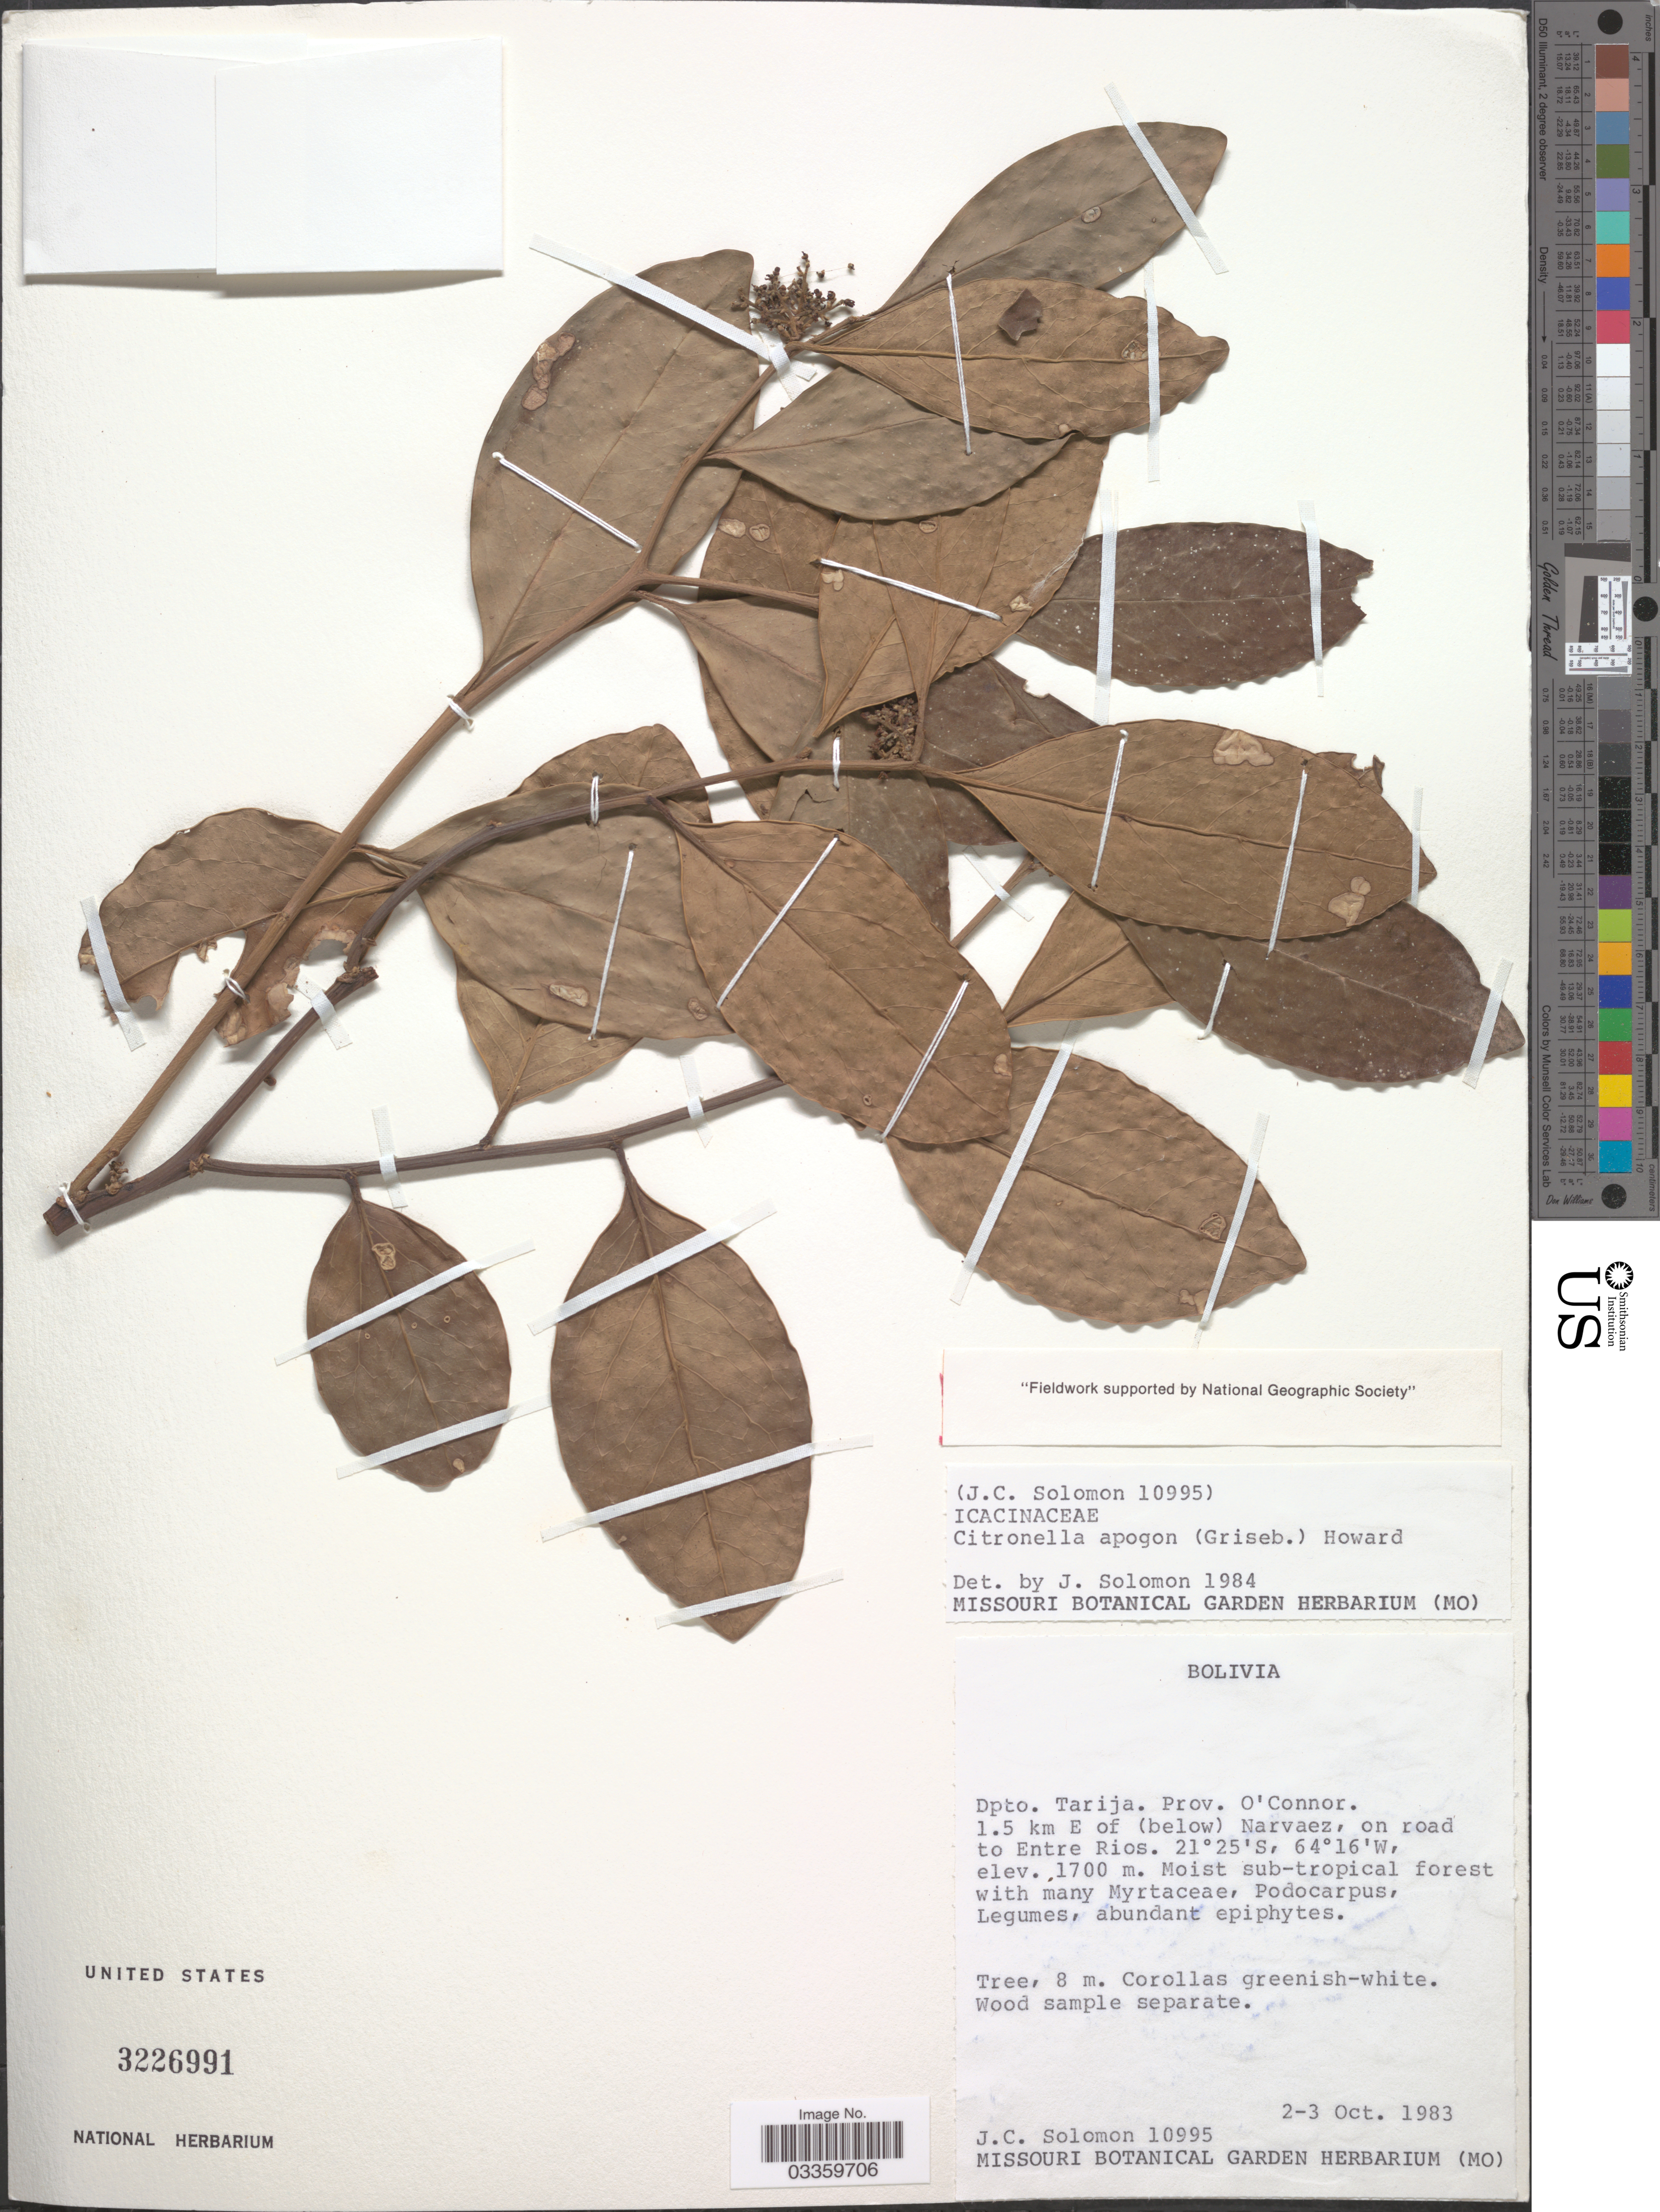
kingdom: Plantae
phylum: Tracheophyta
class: Magnoliopsida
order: Cardiopteridales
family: Cardiopteridaceae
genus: Citronella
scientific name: Citronella apogon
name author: (Griseb.) R.A. Howard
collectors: J. C. Solomon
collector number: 10995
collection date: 1983-10-02/1983-10-03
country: Bolivia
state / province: Tarija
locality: Dpto. Tarija. Prov. O'Connor. 1.5 km E of (below) Narvaez, on road to Entre Rios.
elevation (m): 1700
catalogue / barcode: US 3226991